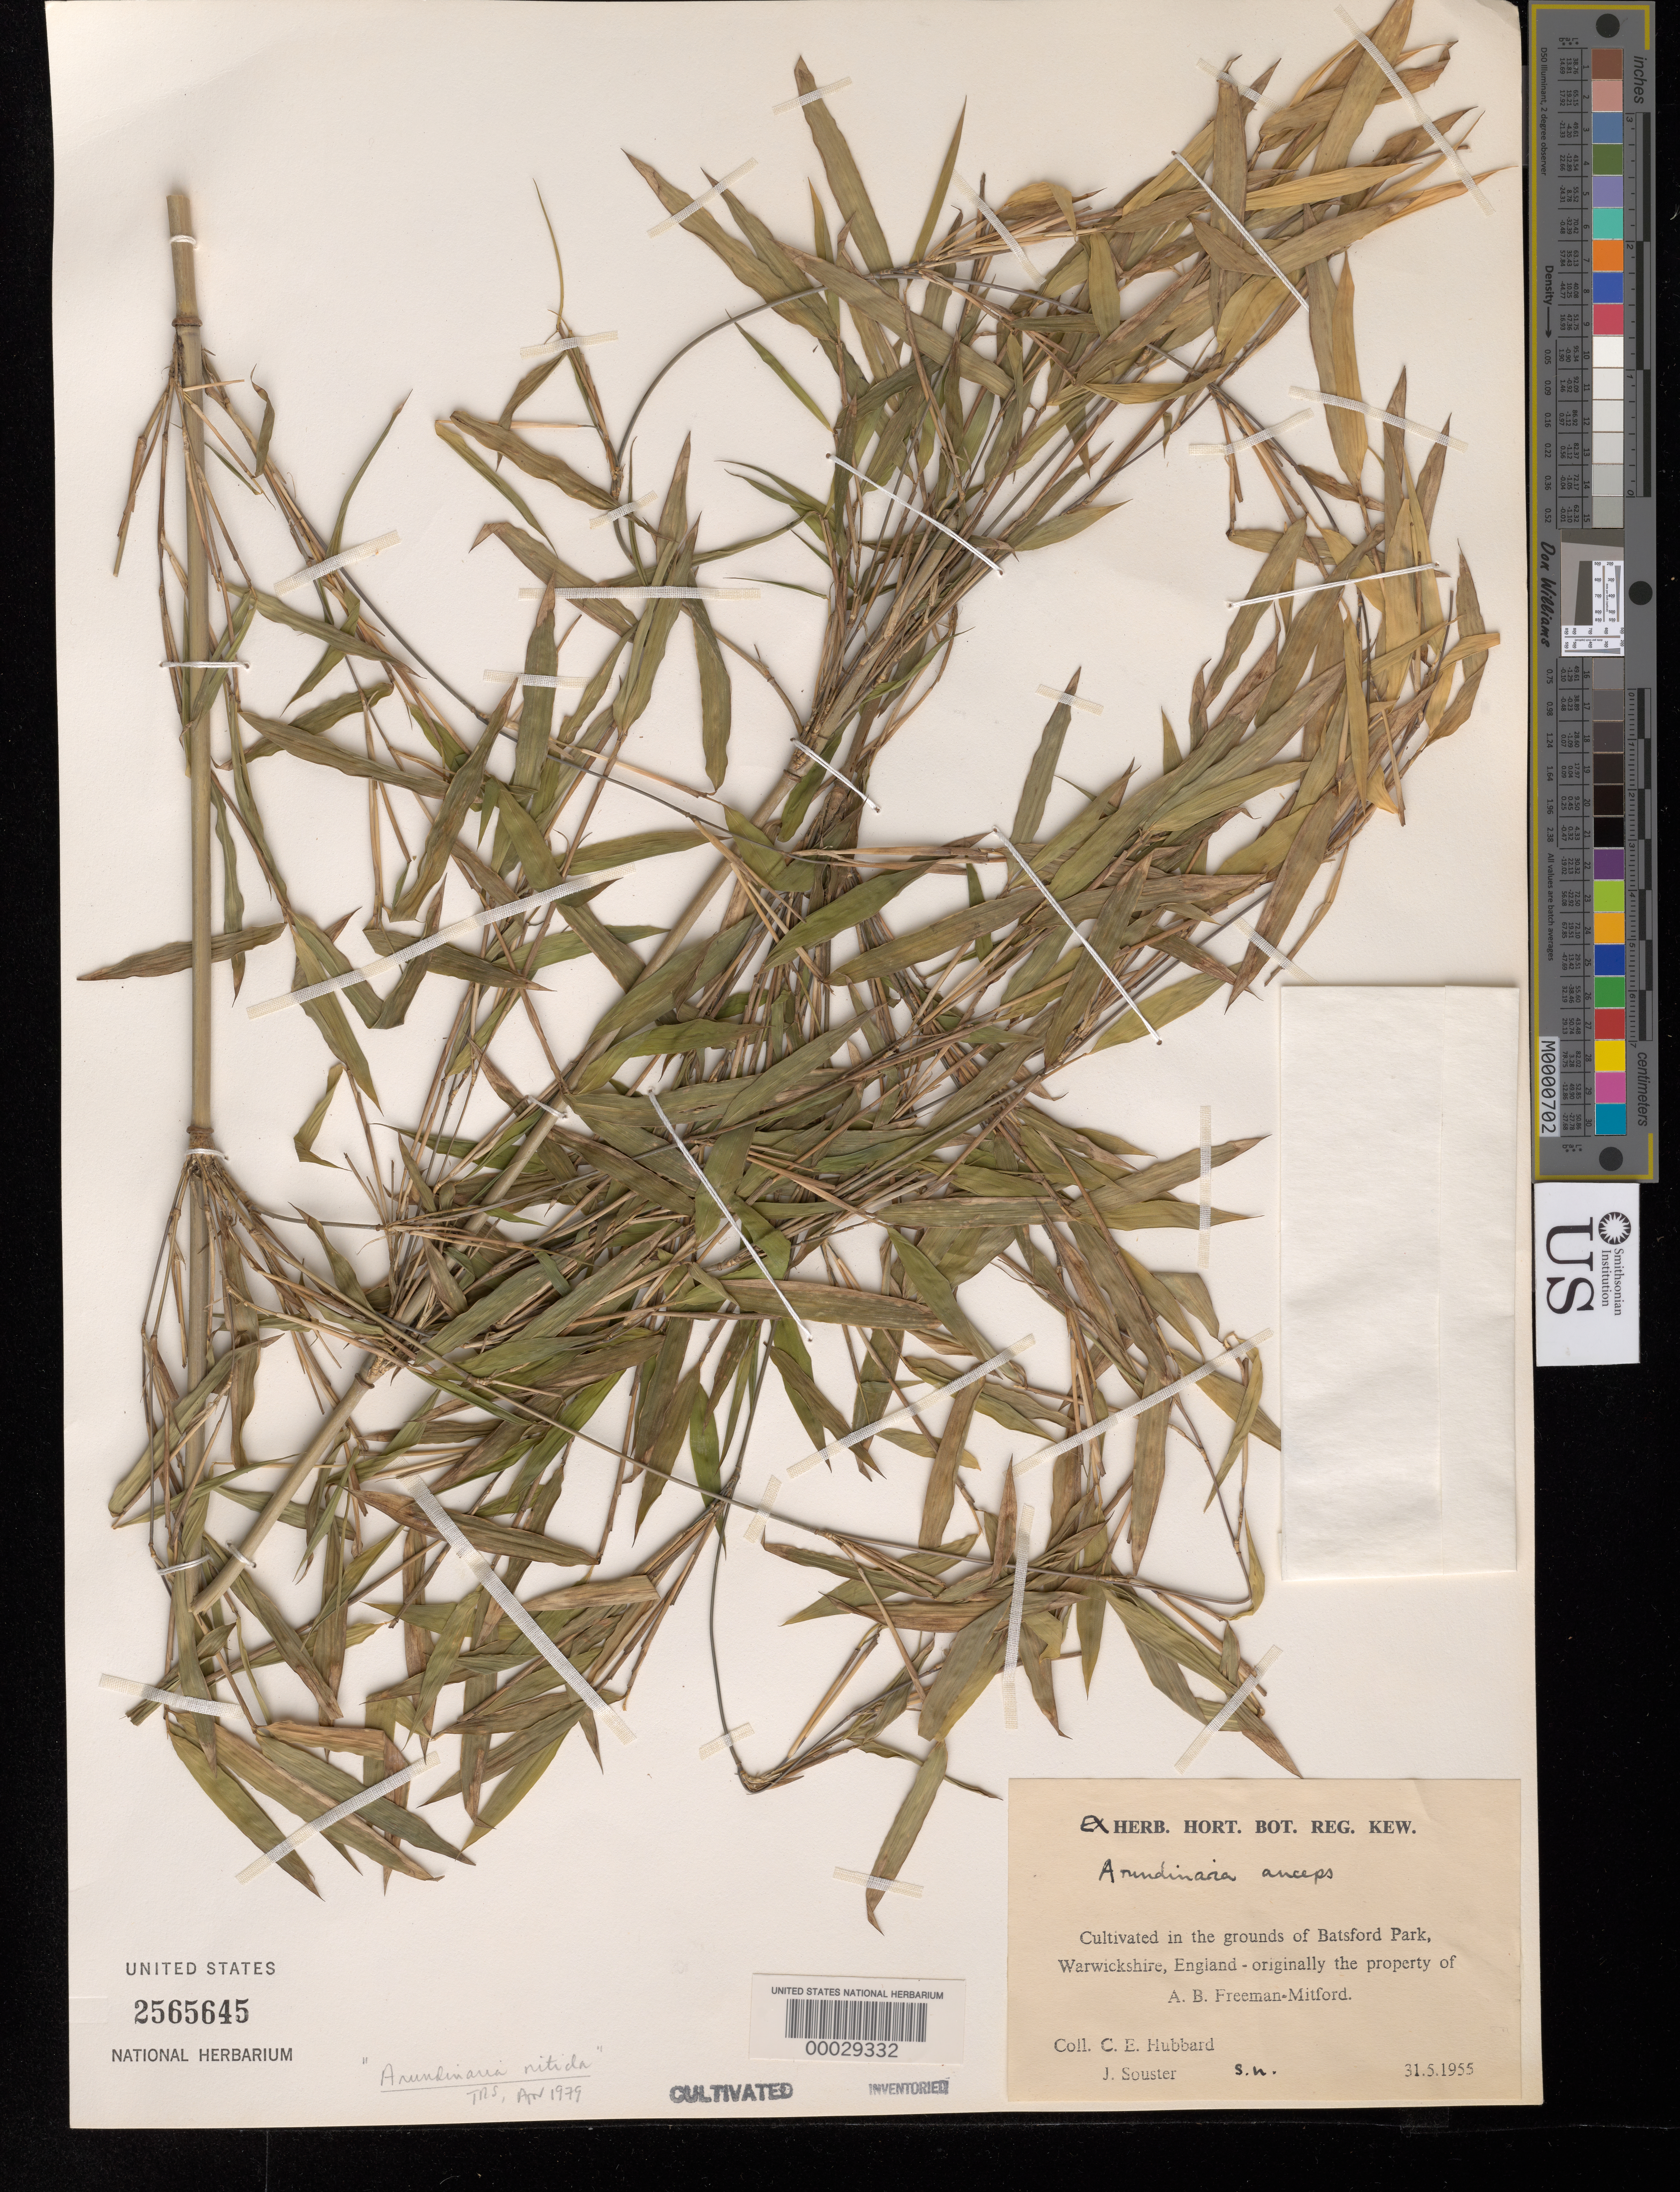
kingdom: Plantae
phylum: Tracheophyta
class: Liliopsida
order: Poales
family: Poaceae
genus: Fargesia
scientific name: Fargesia nitida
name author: (Mitford ex Stapf) Keng f. ex T.P. Yi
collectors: C. E. Hubbard & J. Souster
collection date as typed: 31 May 1955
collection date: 1955-05-31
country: United Kingdom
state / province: England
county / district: Warwickshire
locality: Batsford Park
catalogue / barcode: US 2565645